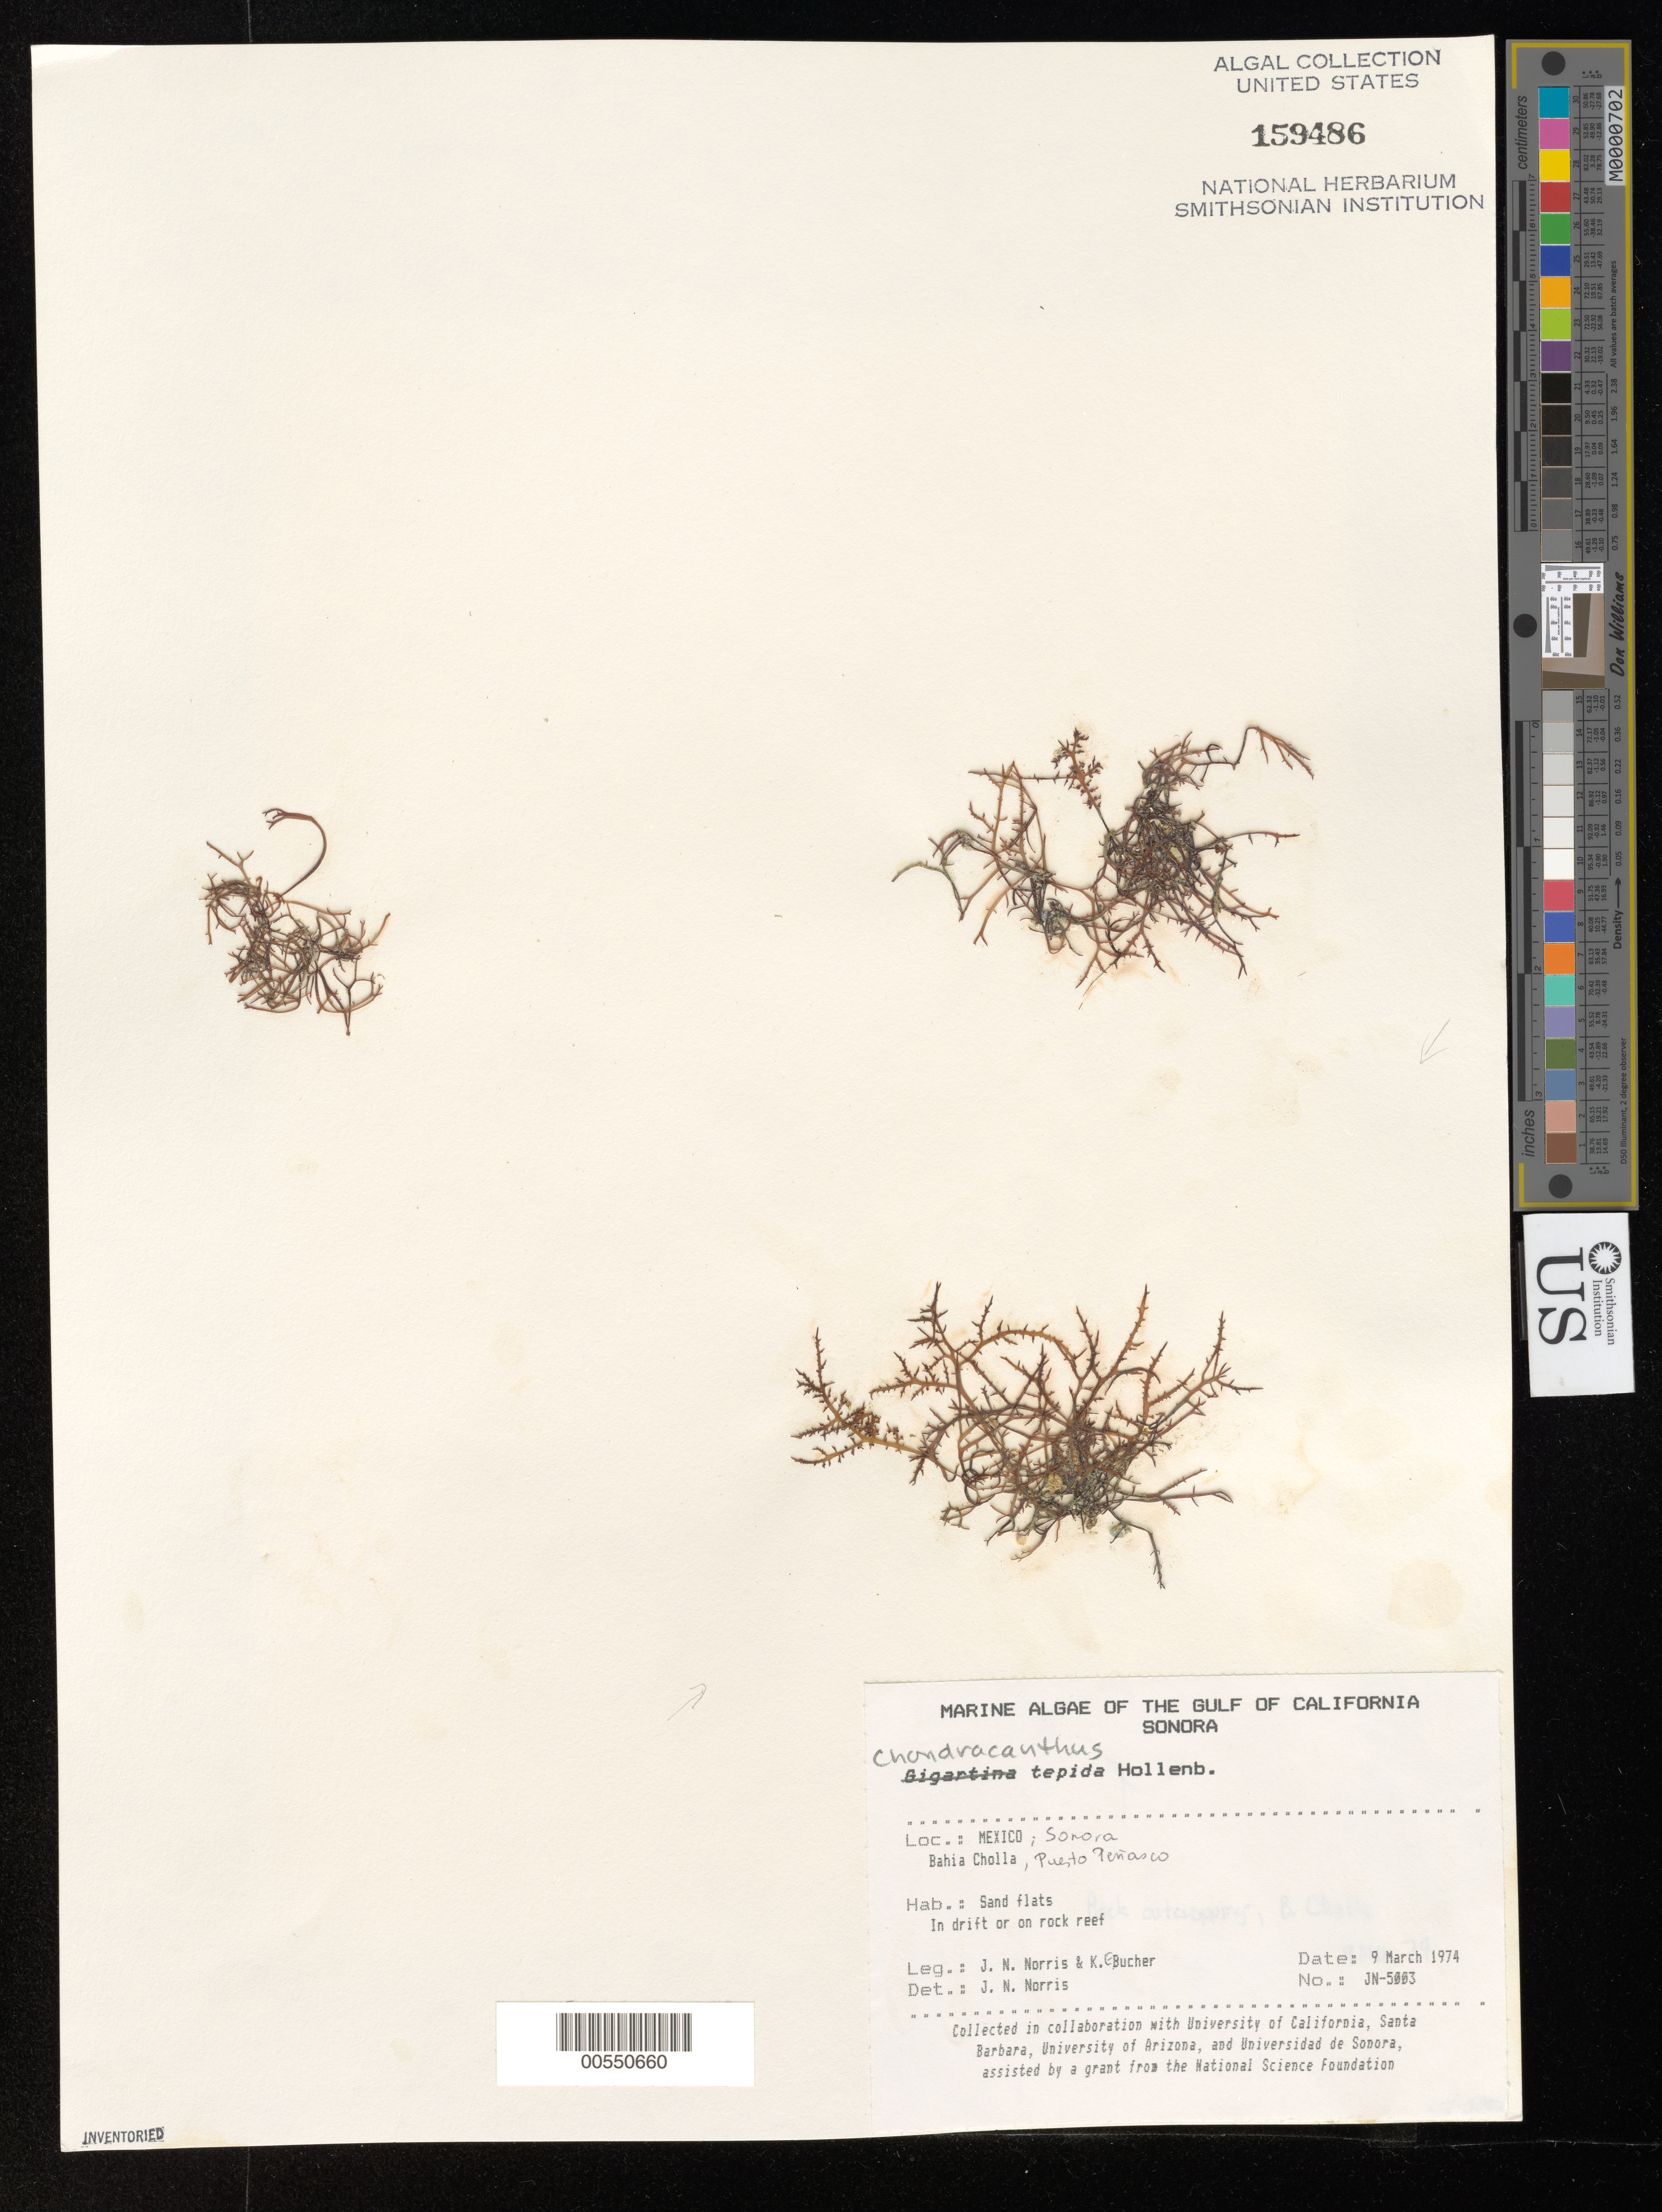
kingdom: Plantae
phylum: Rhodophyta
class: Florideophyceae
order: Gigartinales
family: Gigartinaceae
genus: Chondracanthus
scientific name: Chondracanthus tepidus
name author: (Hollenb.) Guiry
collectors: J. N. Norris & K. E. Bucher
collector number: JN-5003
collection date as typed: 09 Mar 1974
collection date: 1974-03-09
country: Mexico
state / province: Sonora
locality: Bahia Cholla, Puerto Penasco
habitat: Sand flats. In drift or on rock reef.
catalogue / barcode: US 159486